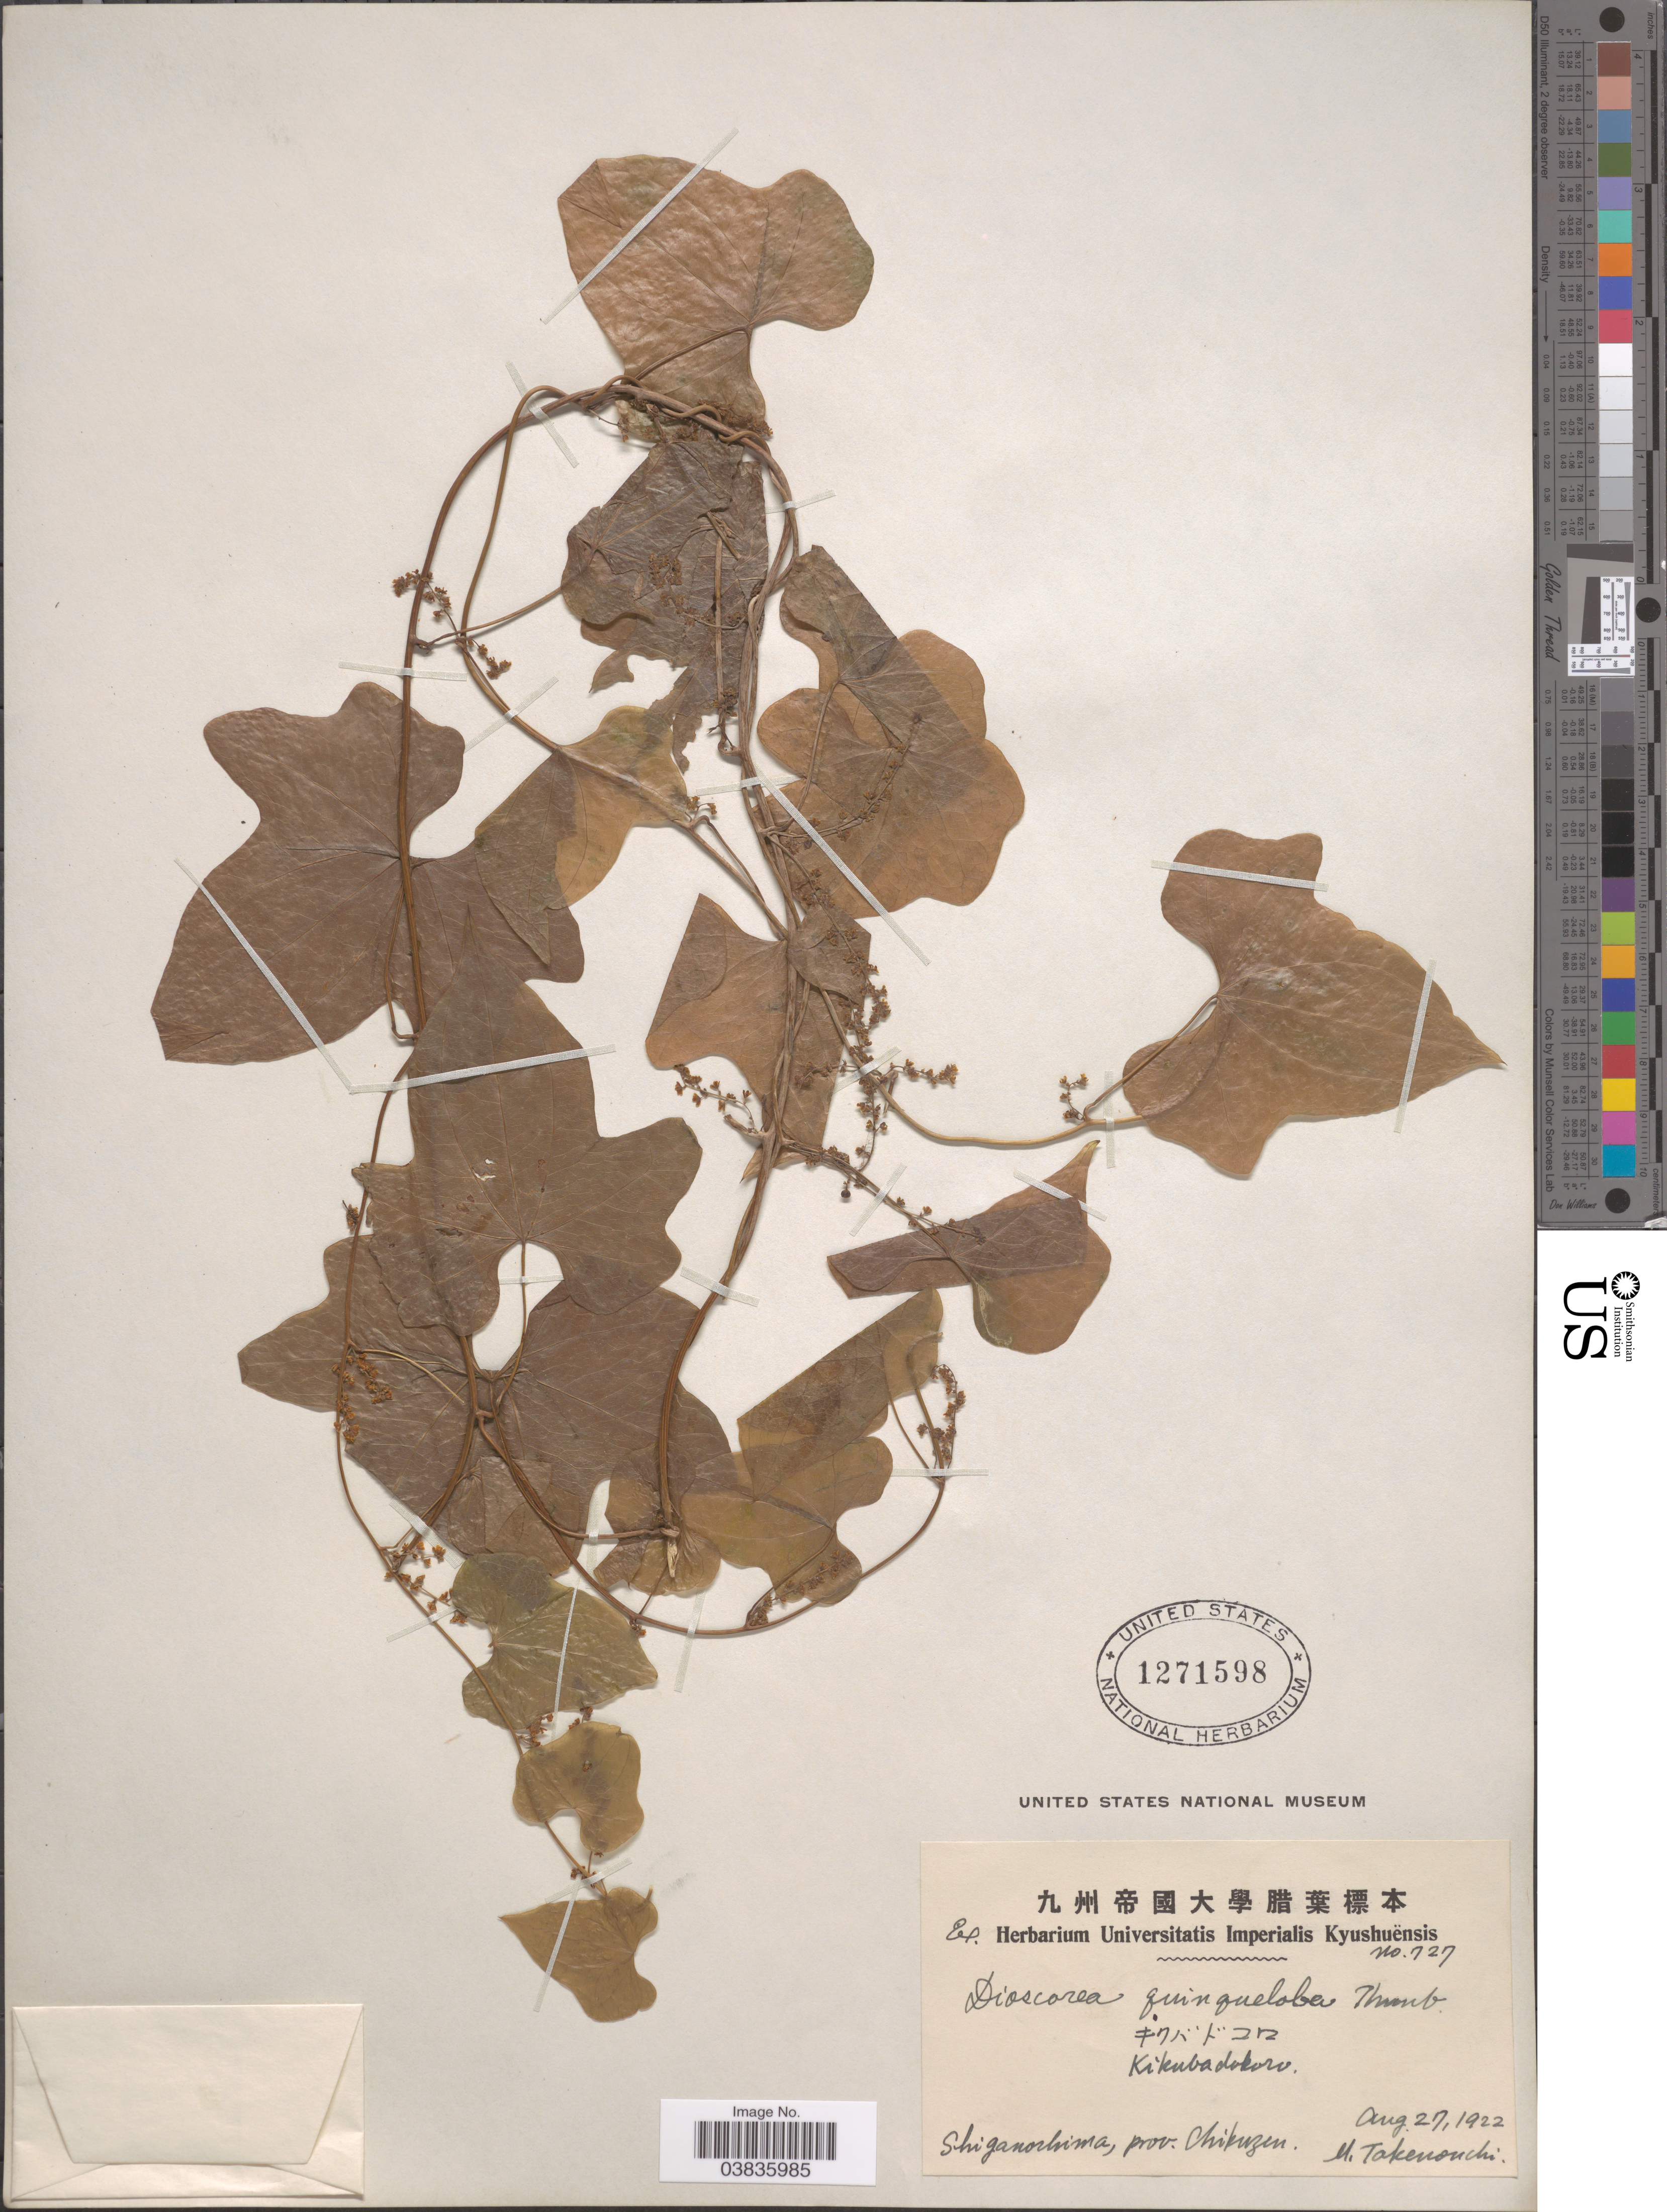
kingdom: Plantae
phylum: Tracheophyta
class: Liliopsida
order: Dioscoreales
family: Dioscoreaceae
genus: Dioscorea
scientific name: Dioscorea quinqueloba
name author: Thunb.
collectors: M. Takenonchi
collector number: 727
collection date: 1922-08-27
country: Japan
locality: Kikubadokoro. Shiganoshima, prov. Chikuzen.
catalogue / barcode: US 1271598